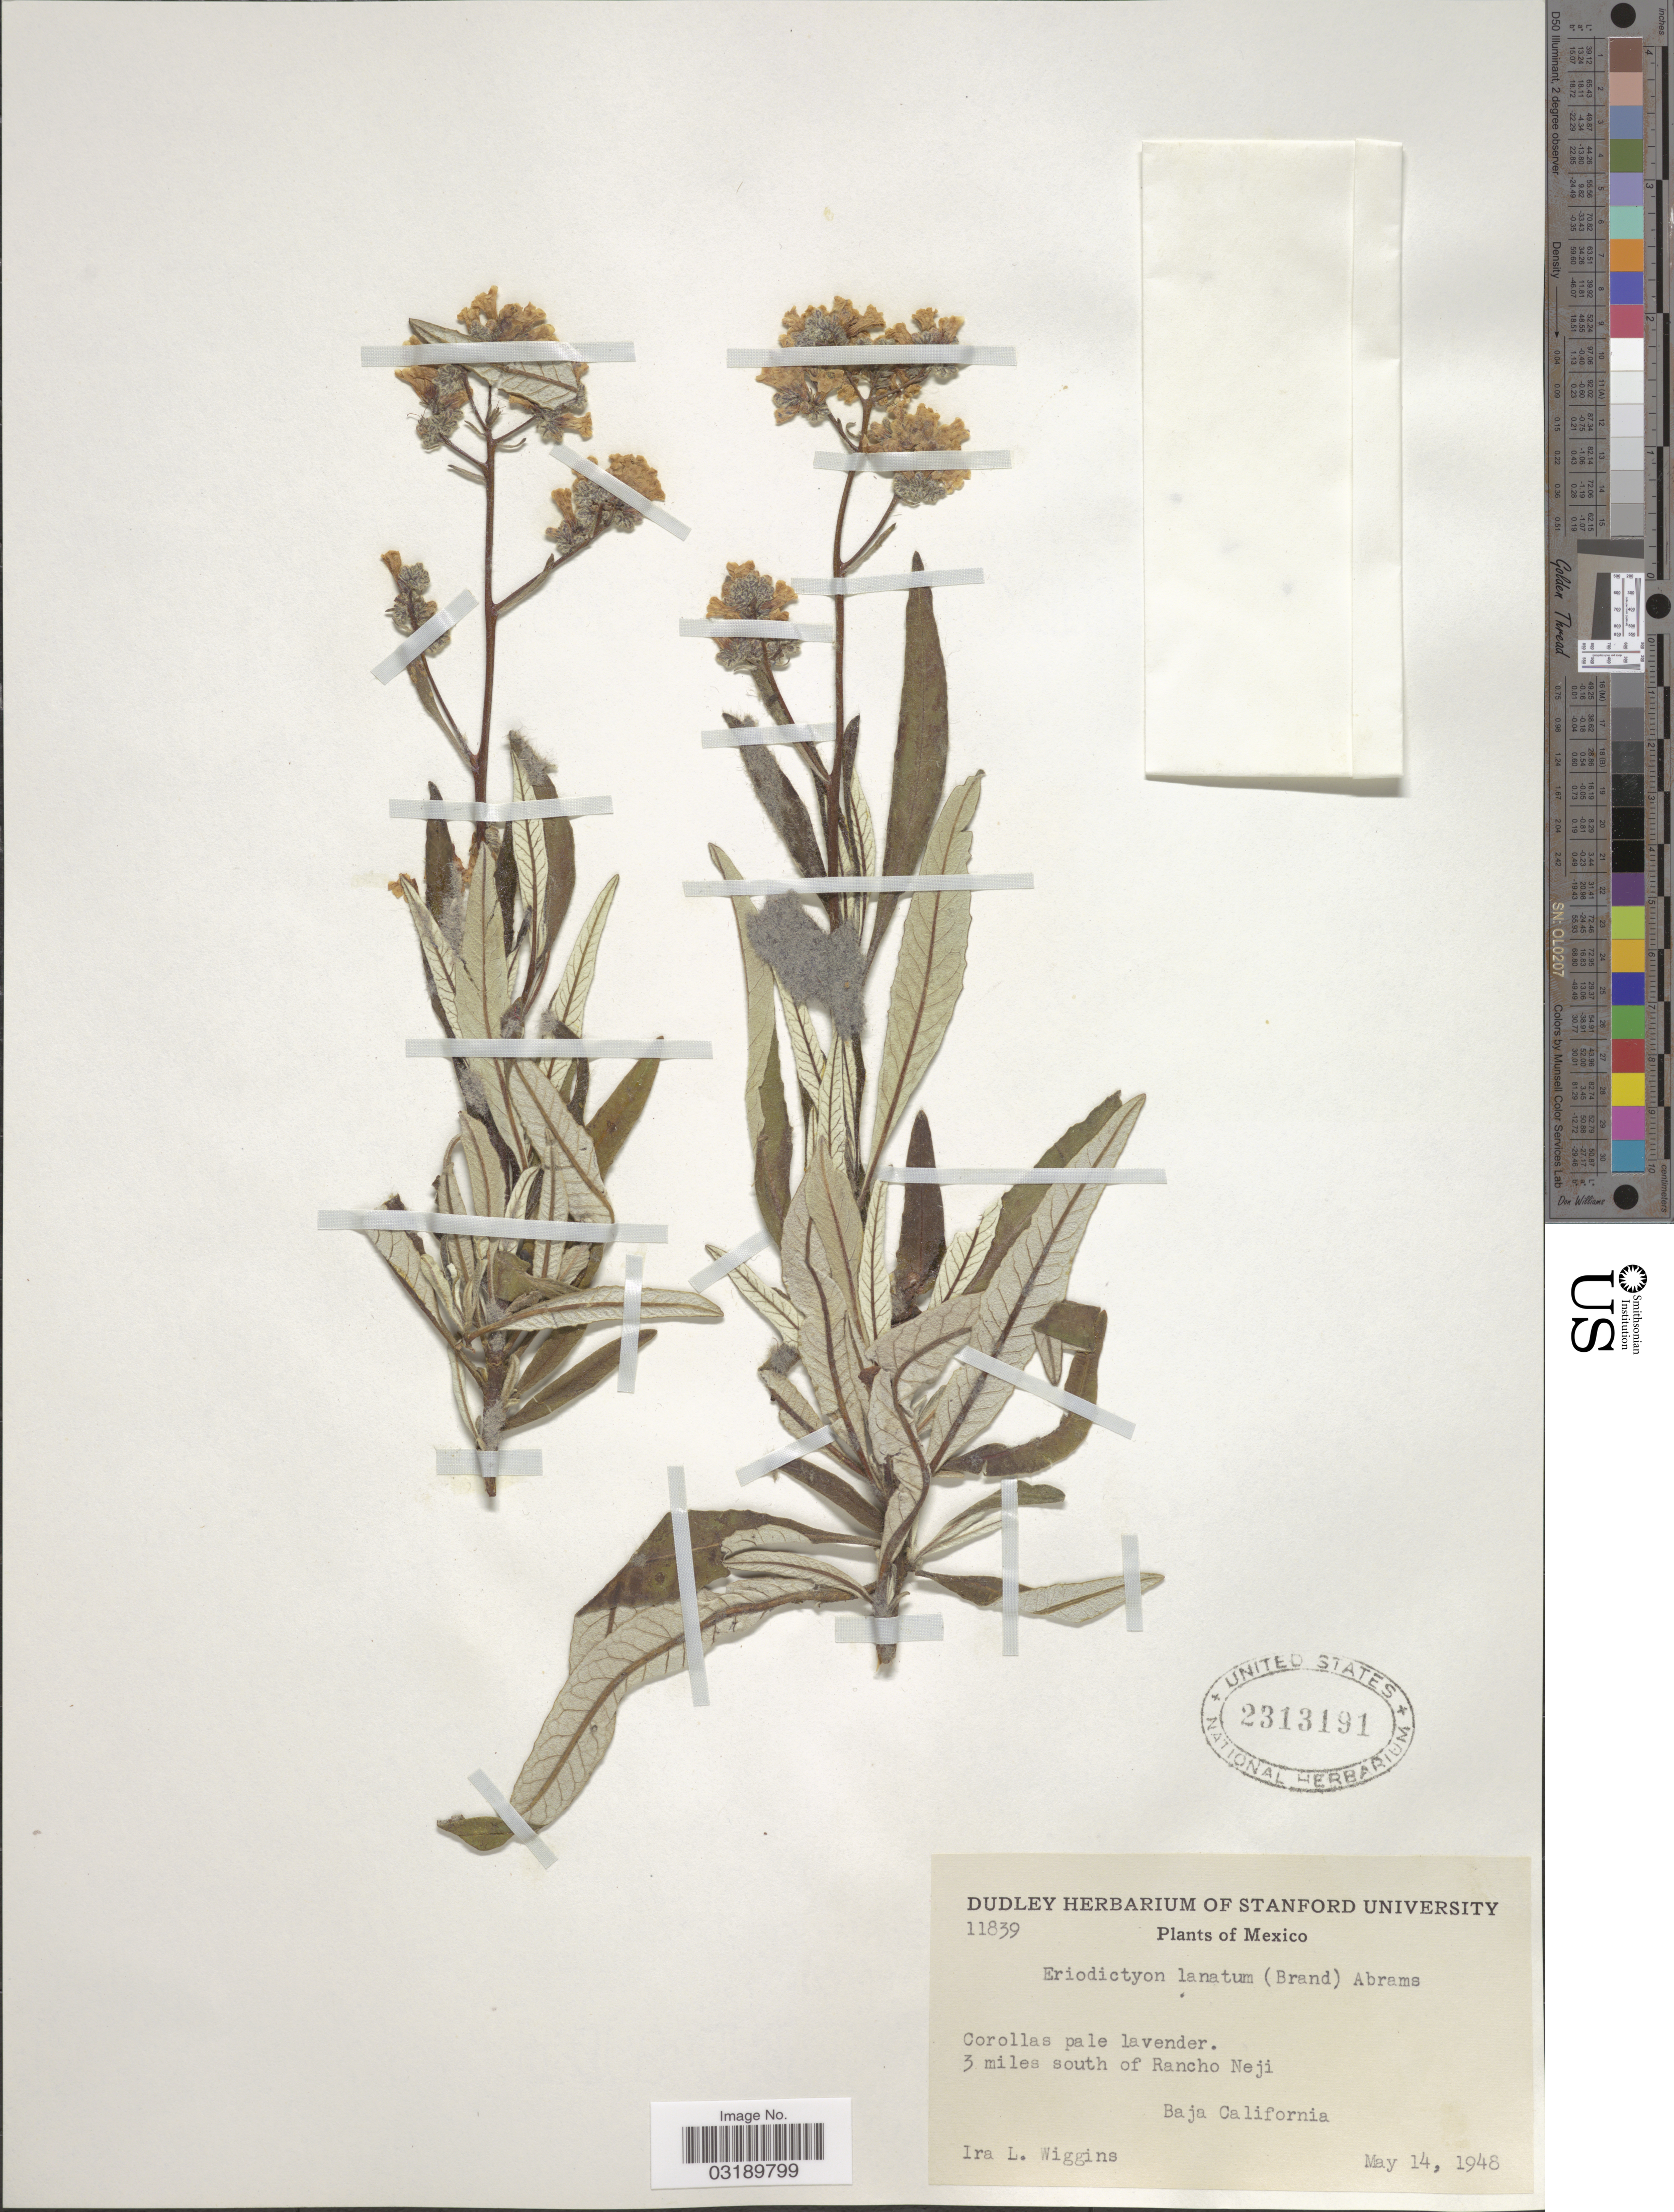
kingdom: Plantae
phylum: Tracheophyta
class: Magnoliopsida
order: Boraginales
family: Namaceae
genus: Eriodictyon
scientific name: Eriodictyon trichocalyx var. lanatum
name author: (Brand) Jeps.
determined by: Rogers, Z. S.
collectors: I. L. Wiggins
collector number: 11839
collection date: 1948-05-14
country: Mexico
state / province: Baja California Norte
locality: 3 miles south of Rancho Neji.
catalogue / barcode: US 2313191